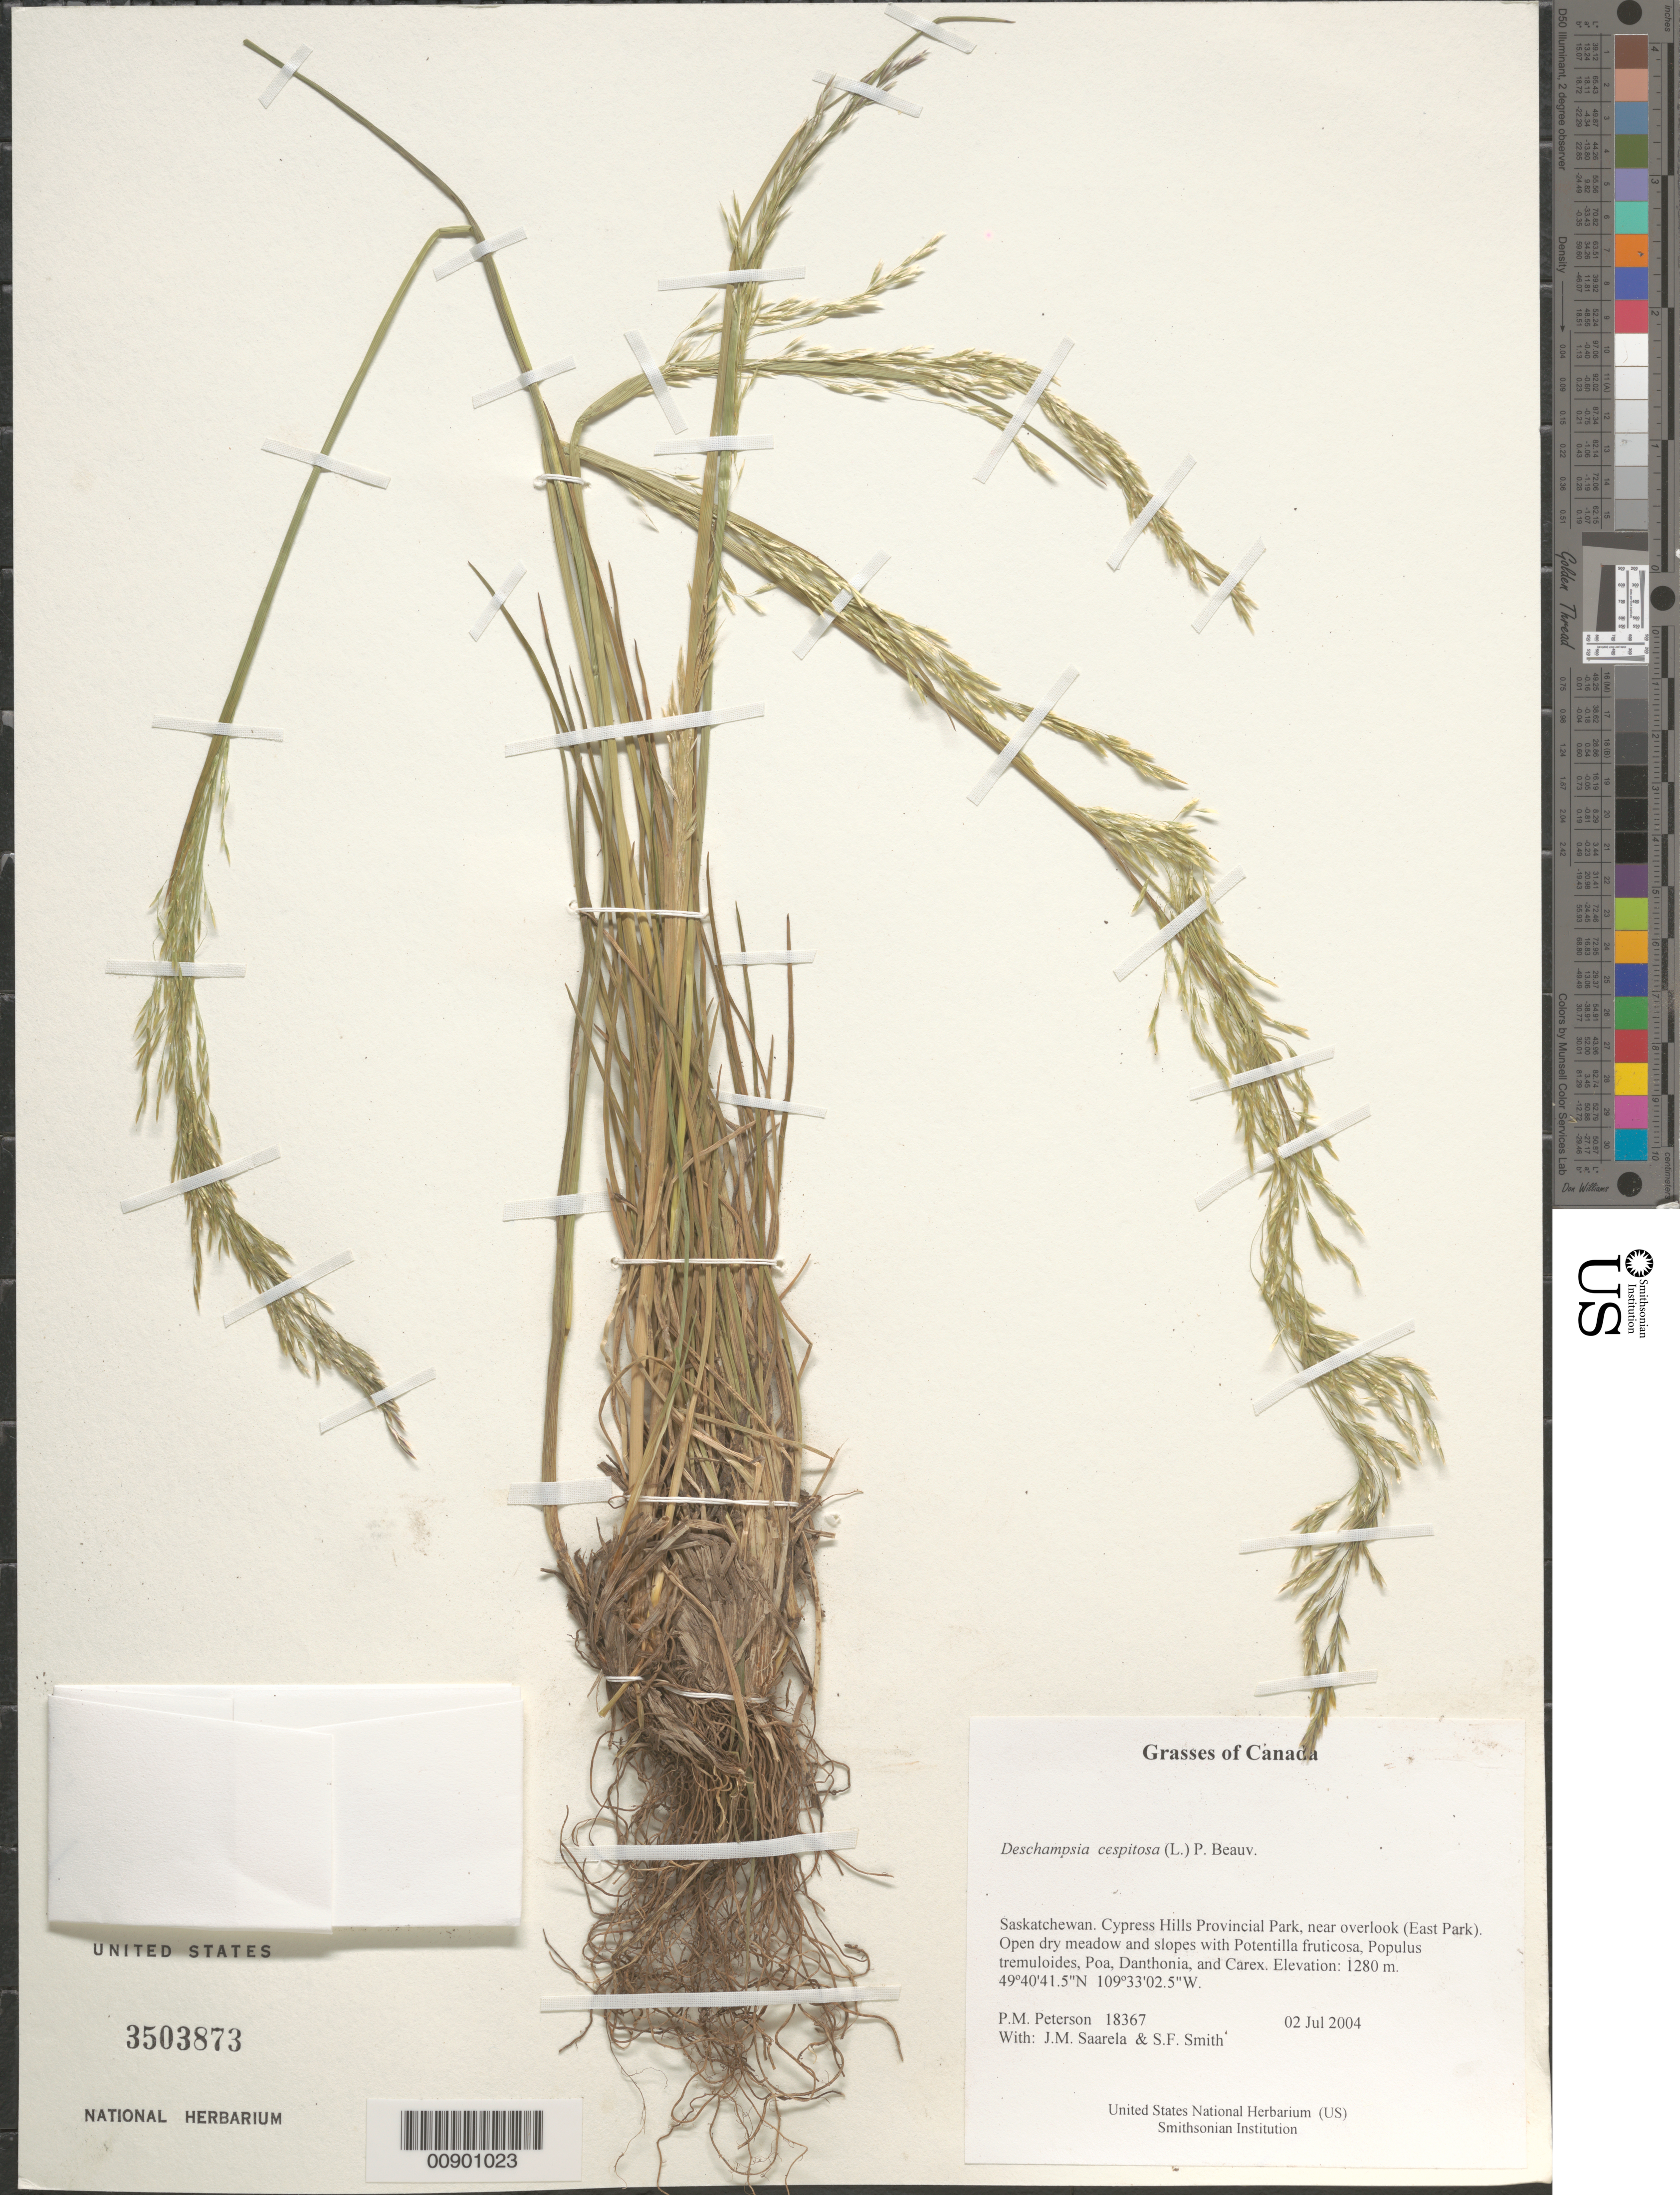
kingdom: Plantae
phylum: Tracheophyta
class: Liliopsida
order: Poales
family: Poaceae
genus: Deschampsia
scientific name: Deschampsia cespitosa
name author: (L.) P. Beauv.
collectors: P. M. Peterson, J. Saarela & S.F. Smith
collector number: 18367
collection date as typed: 02 Jul 2004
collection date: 2004-07-02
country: Canada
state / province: Saskatchewan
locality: Cypress Hills Provincial Park, near overlook (East Park). Open dry meadow and slopes with Potentilla fruticosa, Populus tremuloides, Poa, Danthonia, and Carex.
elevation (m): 1280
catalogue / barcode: US 3503873